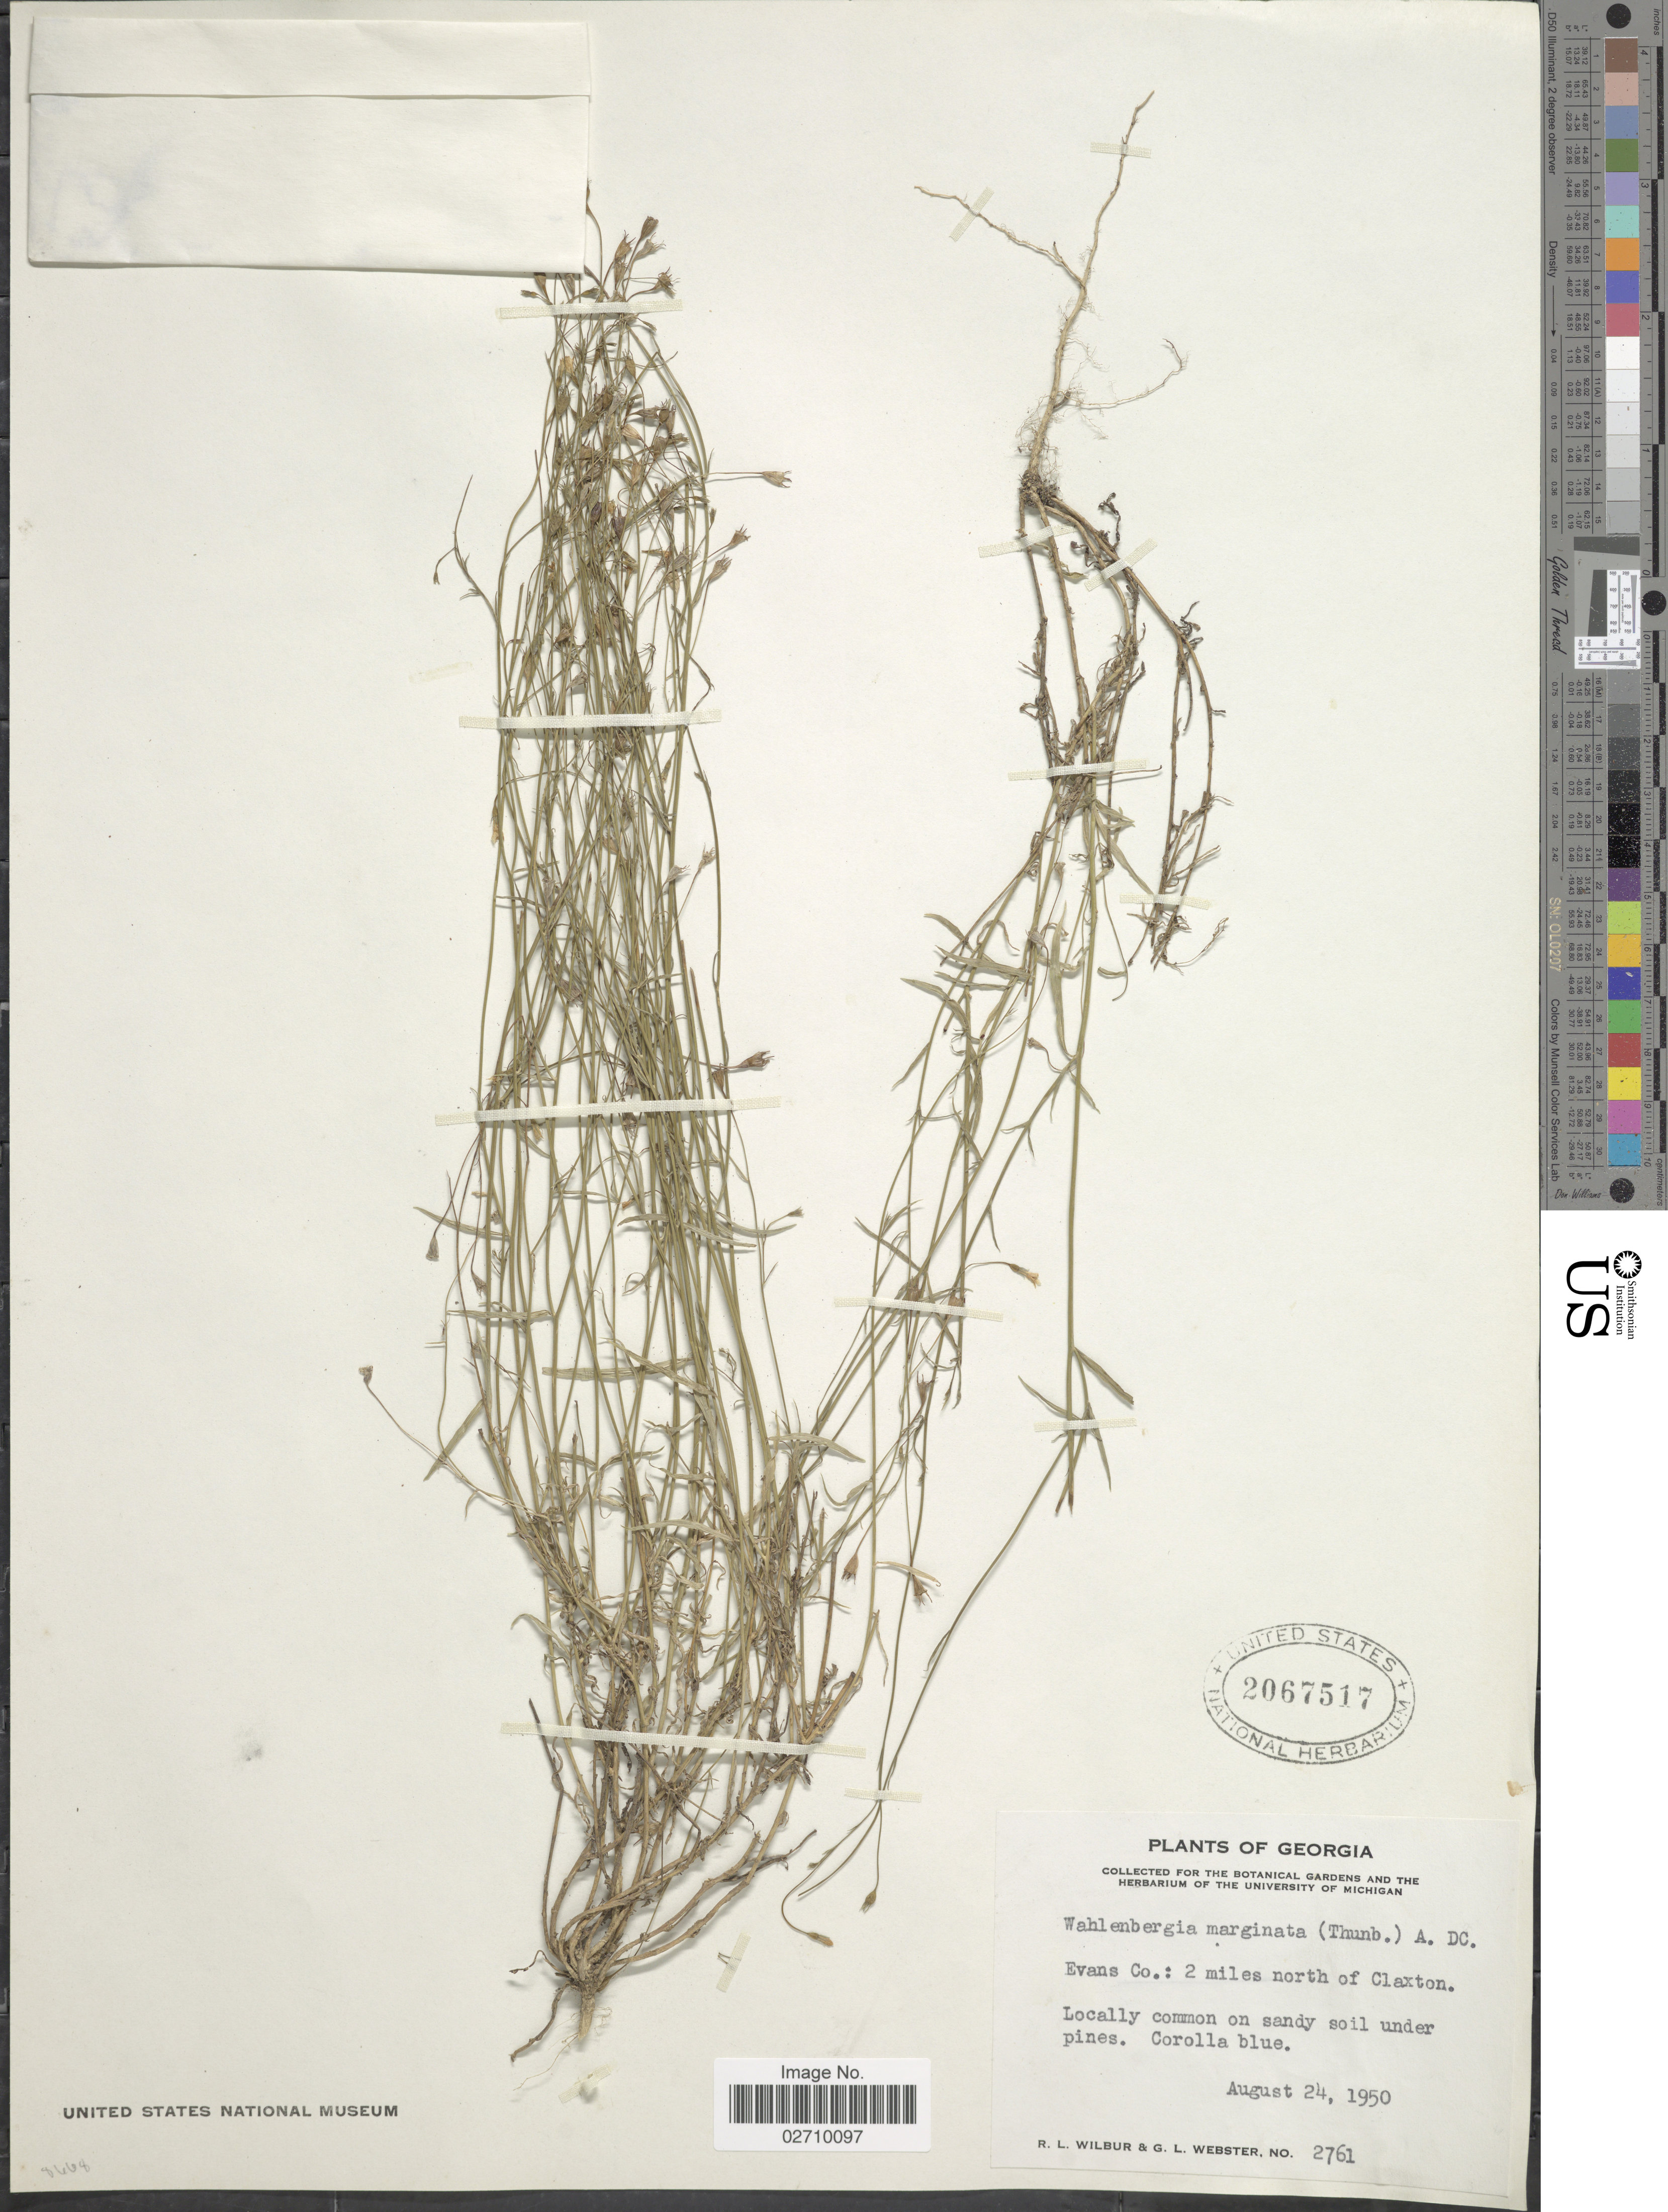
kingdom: Plantae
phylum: Tracheophyta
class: Magnoliopsida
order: Asterales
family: Campanulaceae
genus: Wahlenbergia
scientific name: Wahlenbergia marginata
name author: (Thunb.) A. DC.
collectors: R. L. Wilbur & G. L. Webster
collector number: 2761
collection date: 1950-08-24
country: United States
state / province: Georgia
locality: Evans Co.: 2 miles north of Claxton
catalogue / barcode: US 2067517